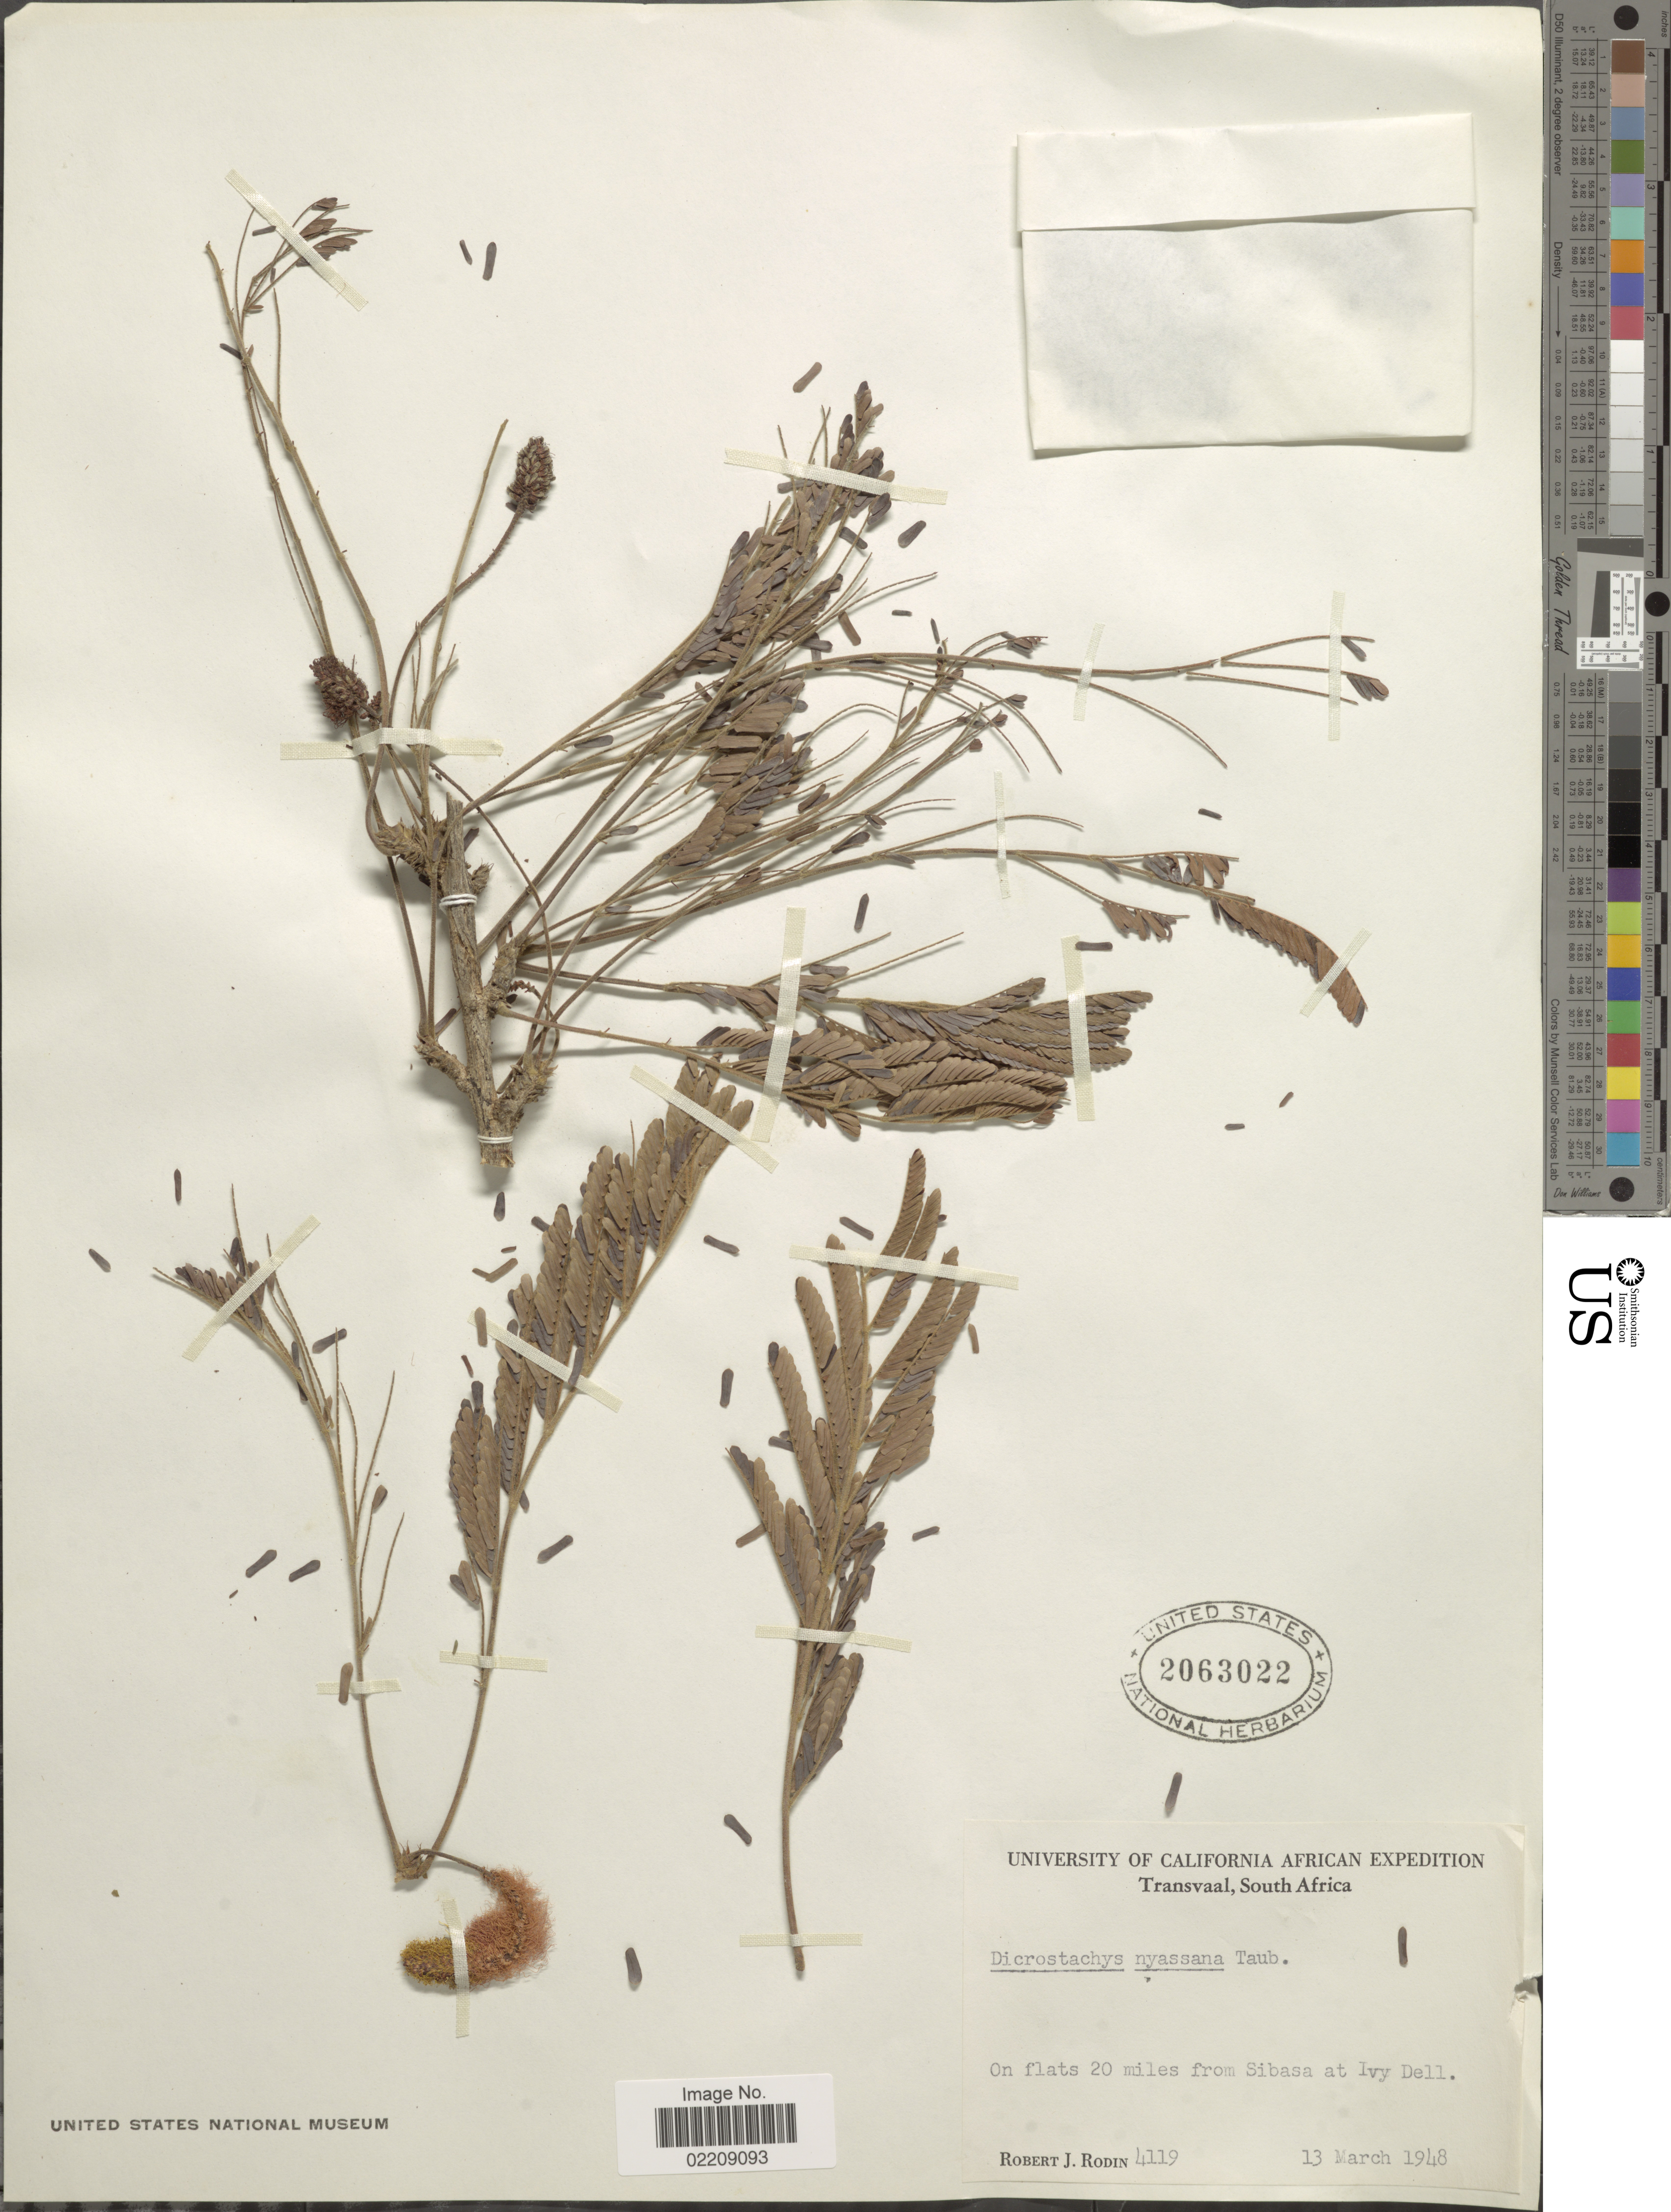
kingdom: Plantae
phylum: Tracheophyta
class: Magnoliopsida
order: Fabales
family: Fabaceae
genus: Dichrostachys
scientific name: Dichrostachys cinerea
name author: (L.) Wight & Arn.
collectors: R. J. Rodin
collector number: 4119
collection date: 1948-03-13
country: South Africa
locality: Transvaal, On flats 20 miles from Sibasa at Ivy Dell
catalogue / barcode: US 2063022